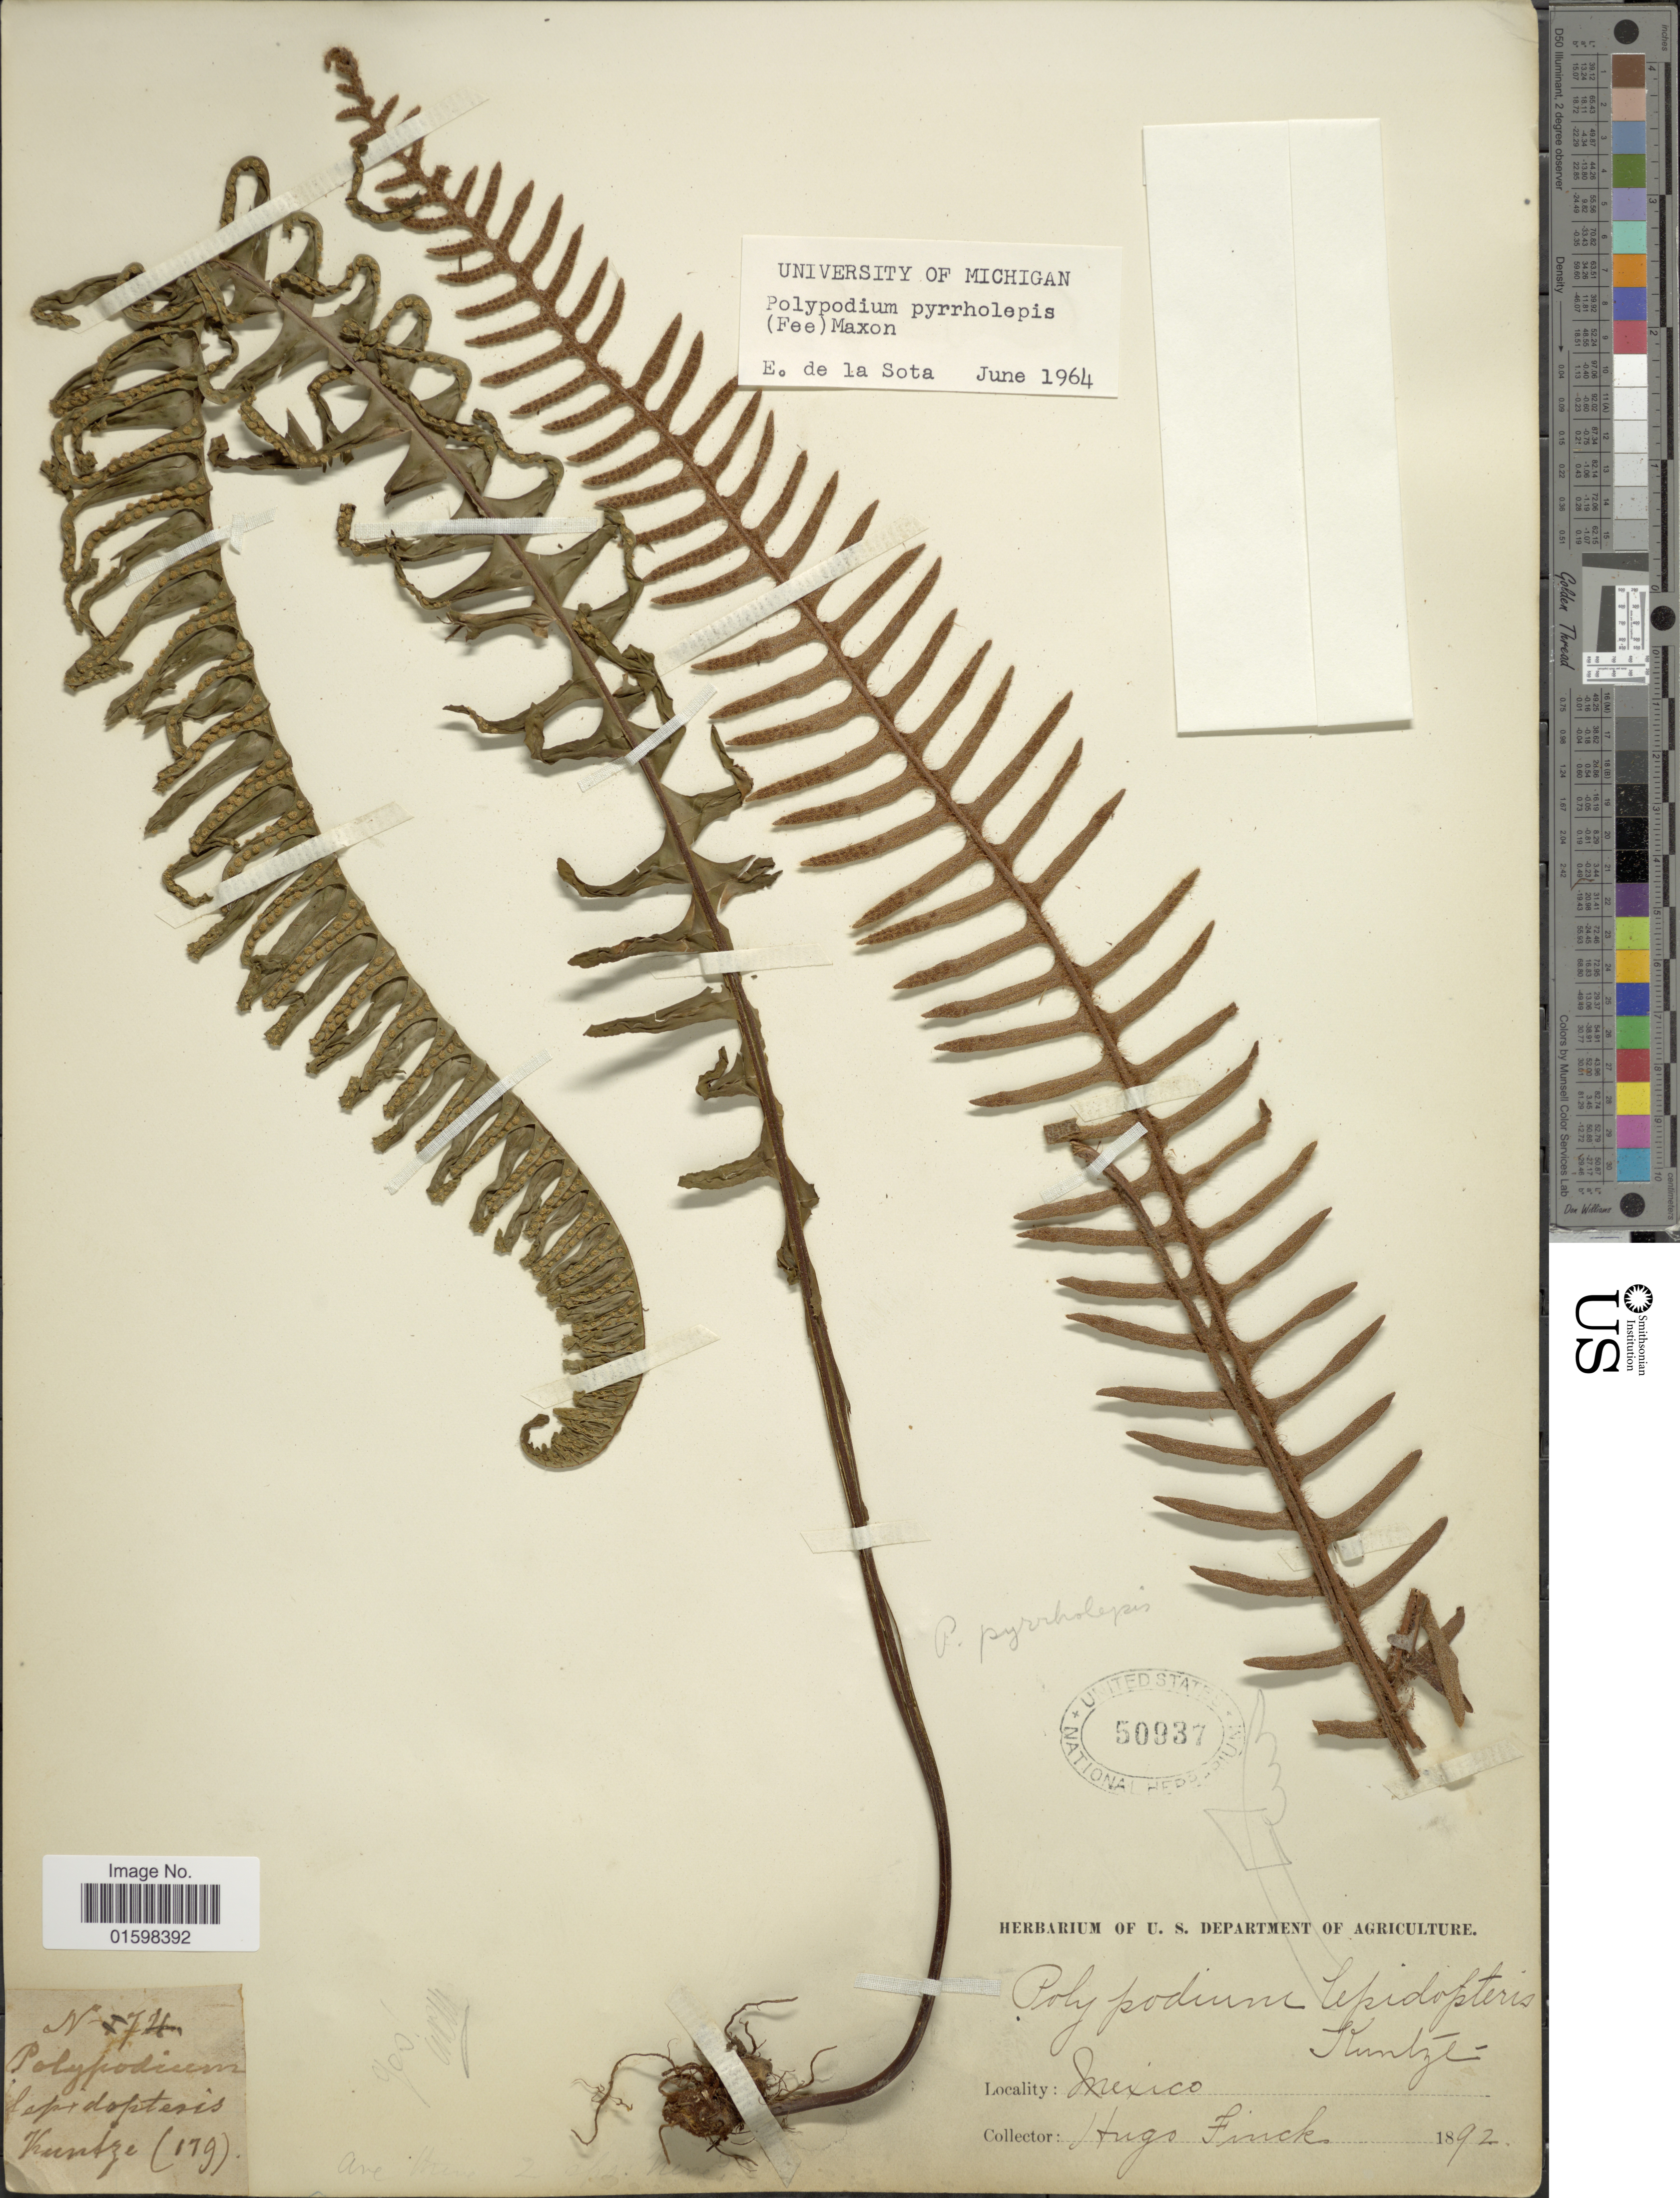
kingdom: Plantae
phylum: Tracheophyta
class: Polypodiopsida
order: Polypodiales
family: Polypodiaceae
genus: Pleopeltis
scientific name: Pleopeltis pyrrholepis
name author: (Fée) A.R. Sm. & Tejero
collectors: H. Finck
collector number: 179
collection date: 1892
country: Mexico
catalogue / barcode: US 50937